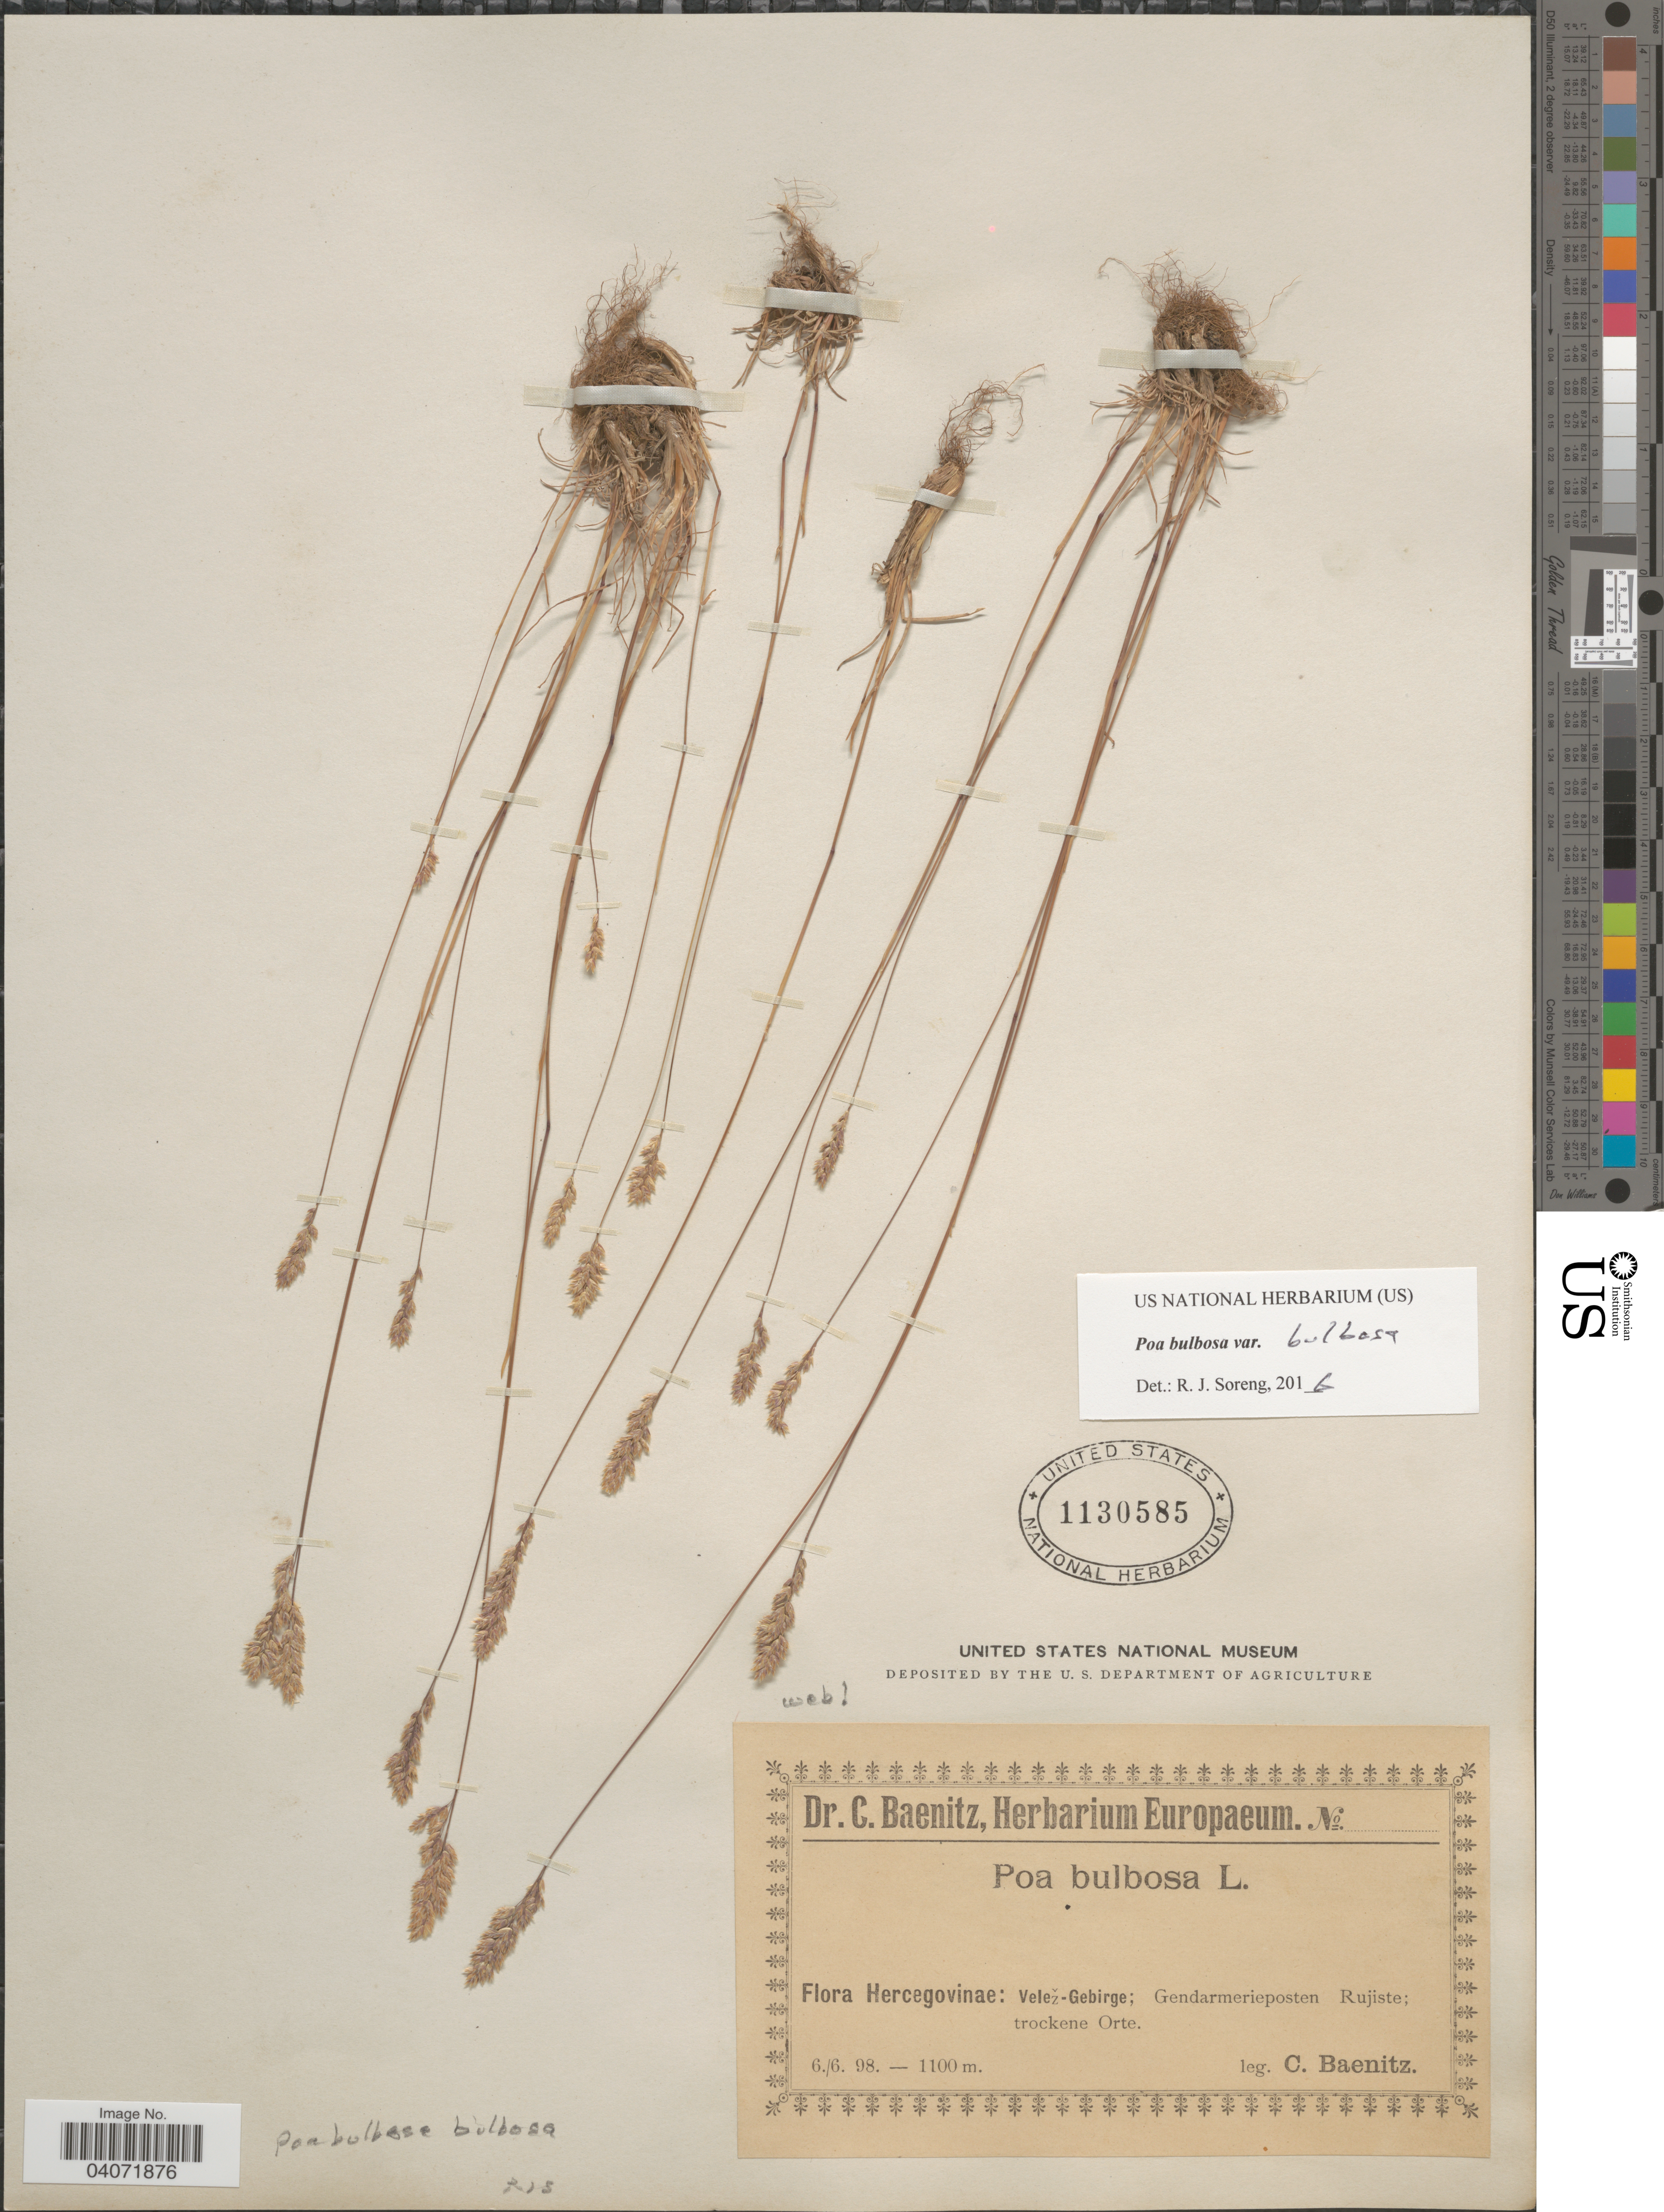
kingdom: Plantae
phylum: Tracheophyta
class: Liliopsida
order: Poales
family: Poaceae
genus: Poa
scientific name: Poa bulbosa subsp. bulbosa var. bulbosa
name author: L.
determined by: Soreng, Robert J., Research Associate (BOT), Smithsonian Institution - National Museum of Natural History (UNITED STATES)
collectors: C. G. Baenitz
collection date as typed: Transcribed d/m/y: 6/6/98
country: Bosnia and Herzegovina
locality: Hercegovinae: Velež-Gebirge; Gendarmerieposten Rujiste; trockene Orte.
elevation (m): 1100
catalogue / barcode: US 1130585